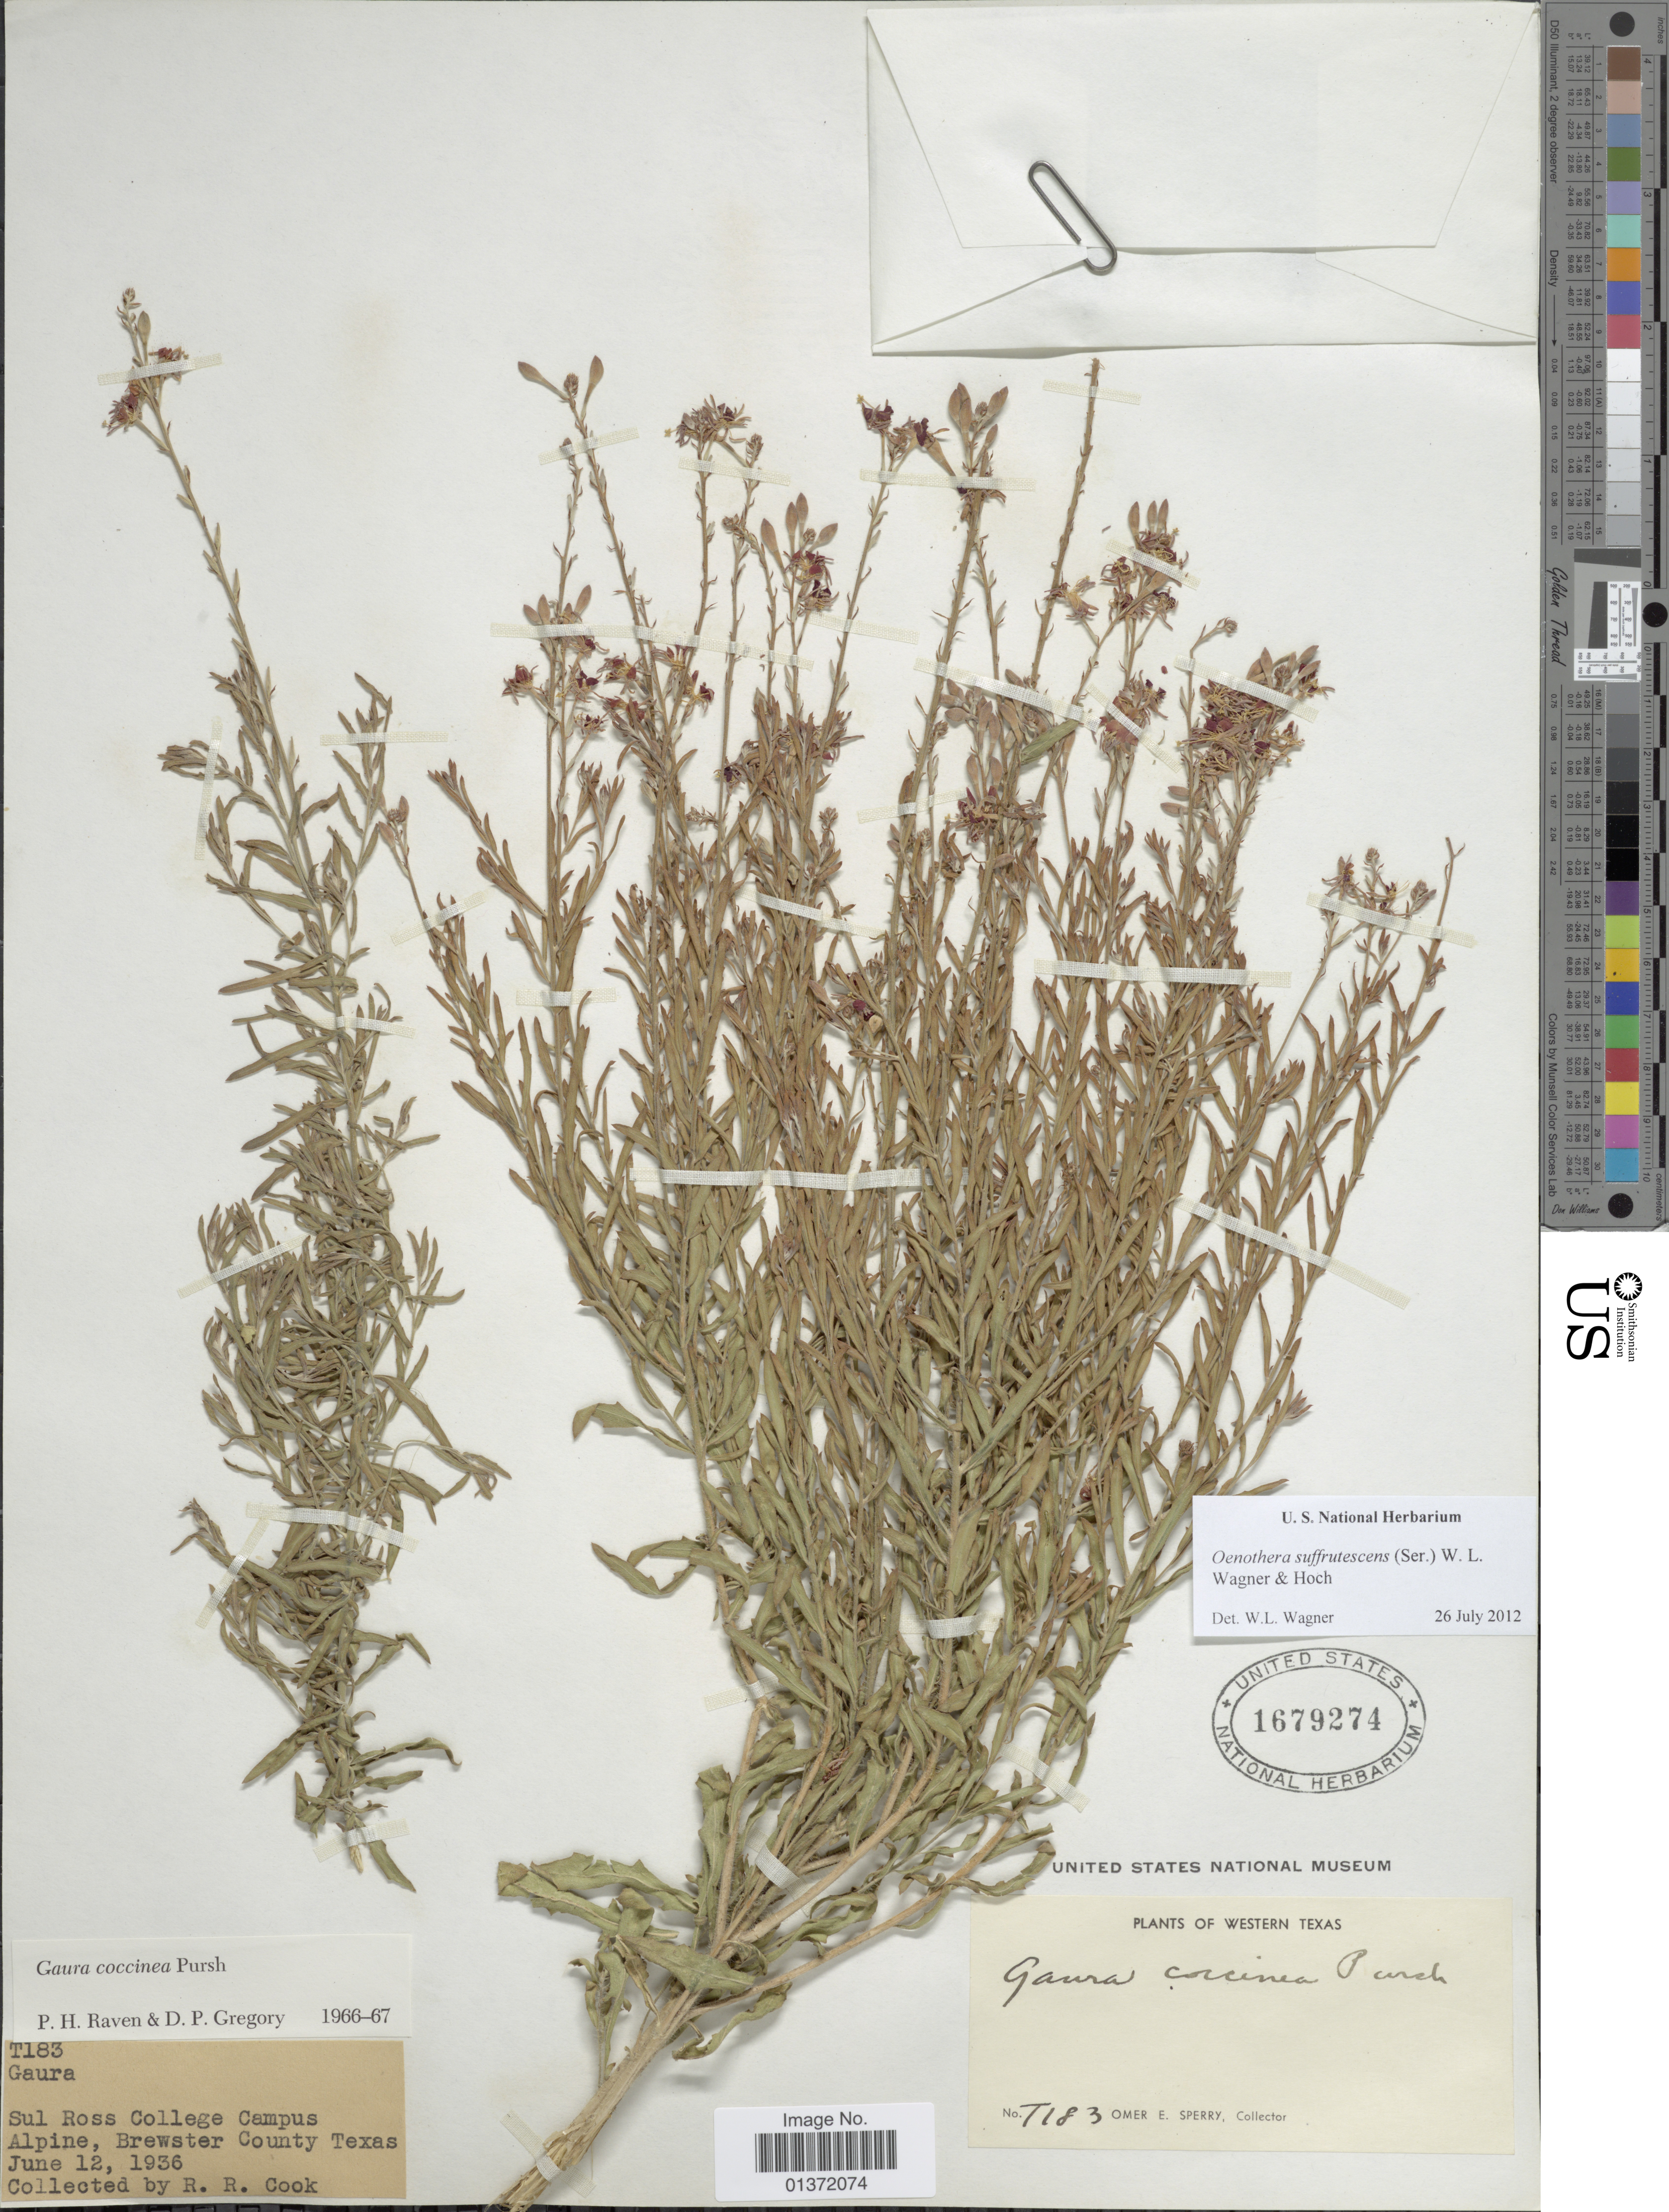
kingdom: Plantae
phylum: Tracheophyta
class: Magnoliopsida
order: Myrtales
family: Onagraceae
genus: Oenothera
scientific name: Oenothera suffrutescens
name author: (Ser.) W.L. Wagner & Hoch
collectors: R. R. Cook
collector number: T183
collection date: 1936-06-12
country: United States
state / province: Texas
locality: Sul Ross College Campus, Alpine, Brewster County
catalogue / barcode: US 1679274